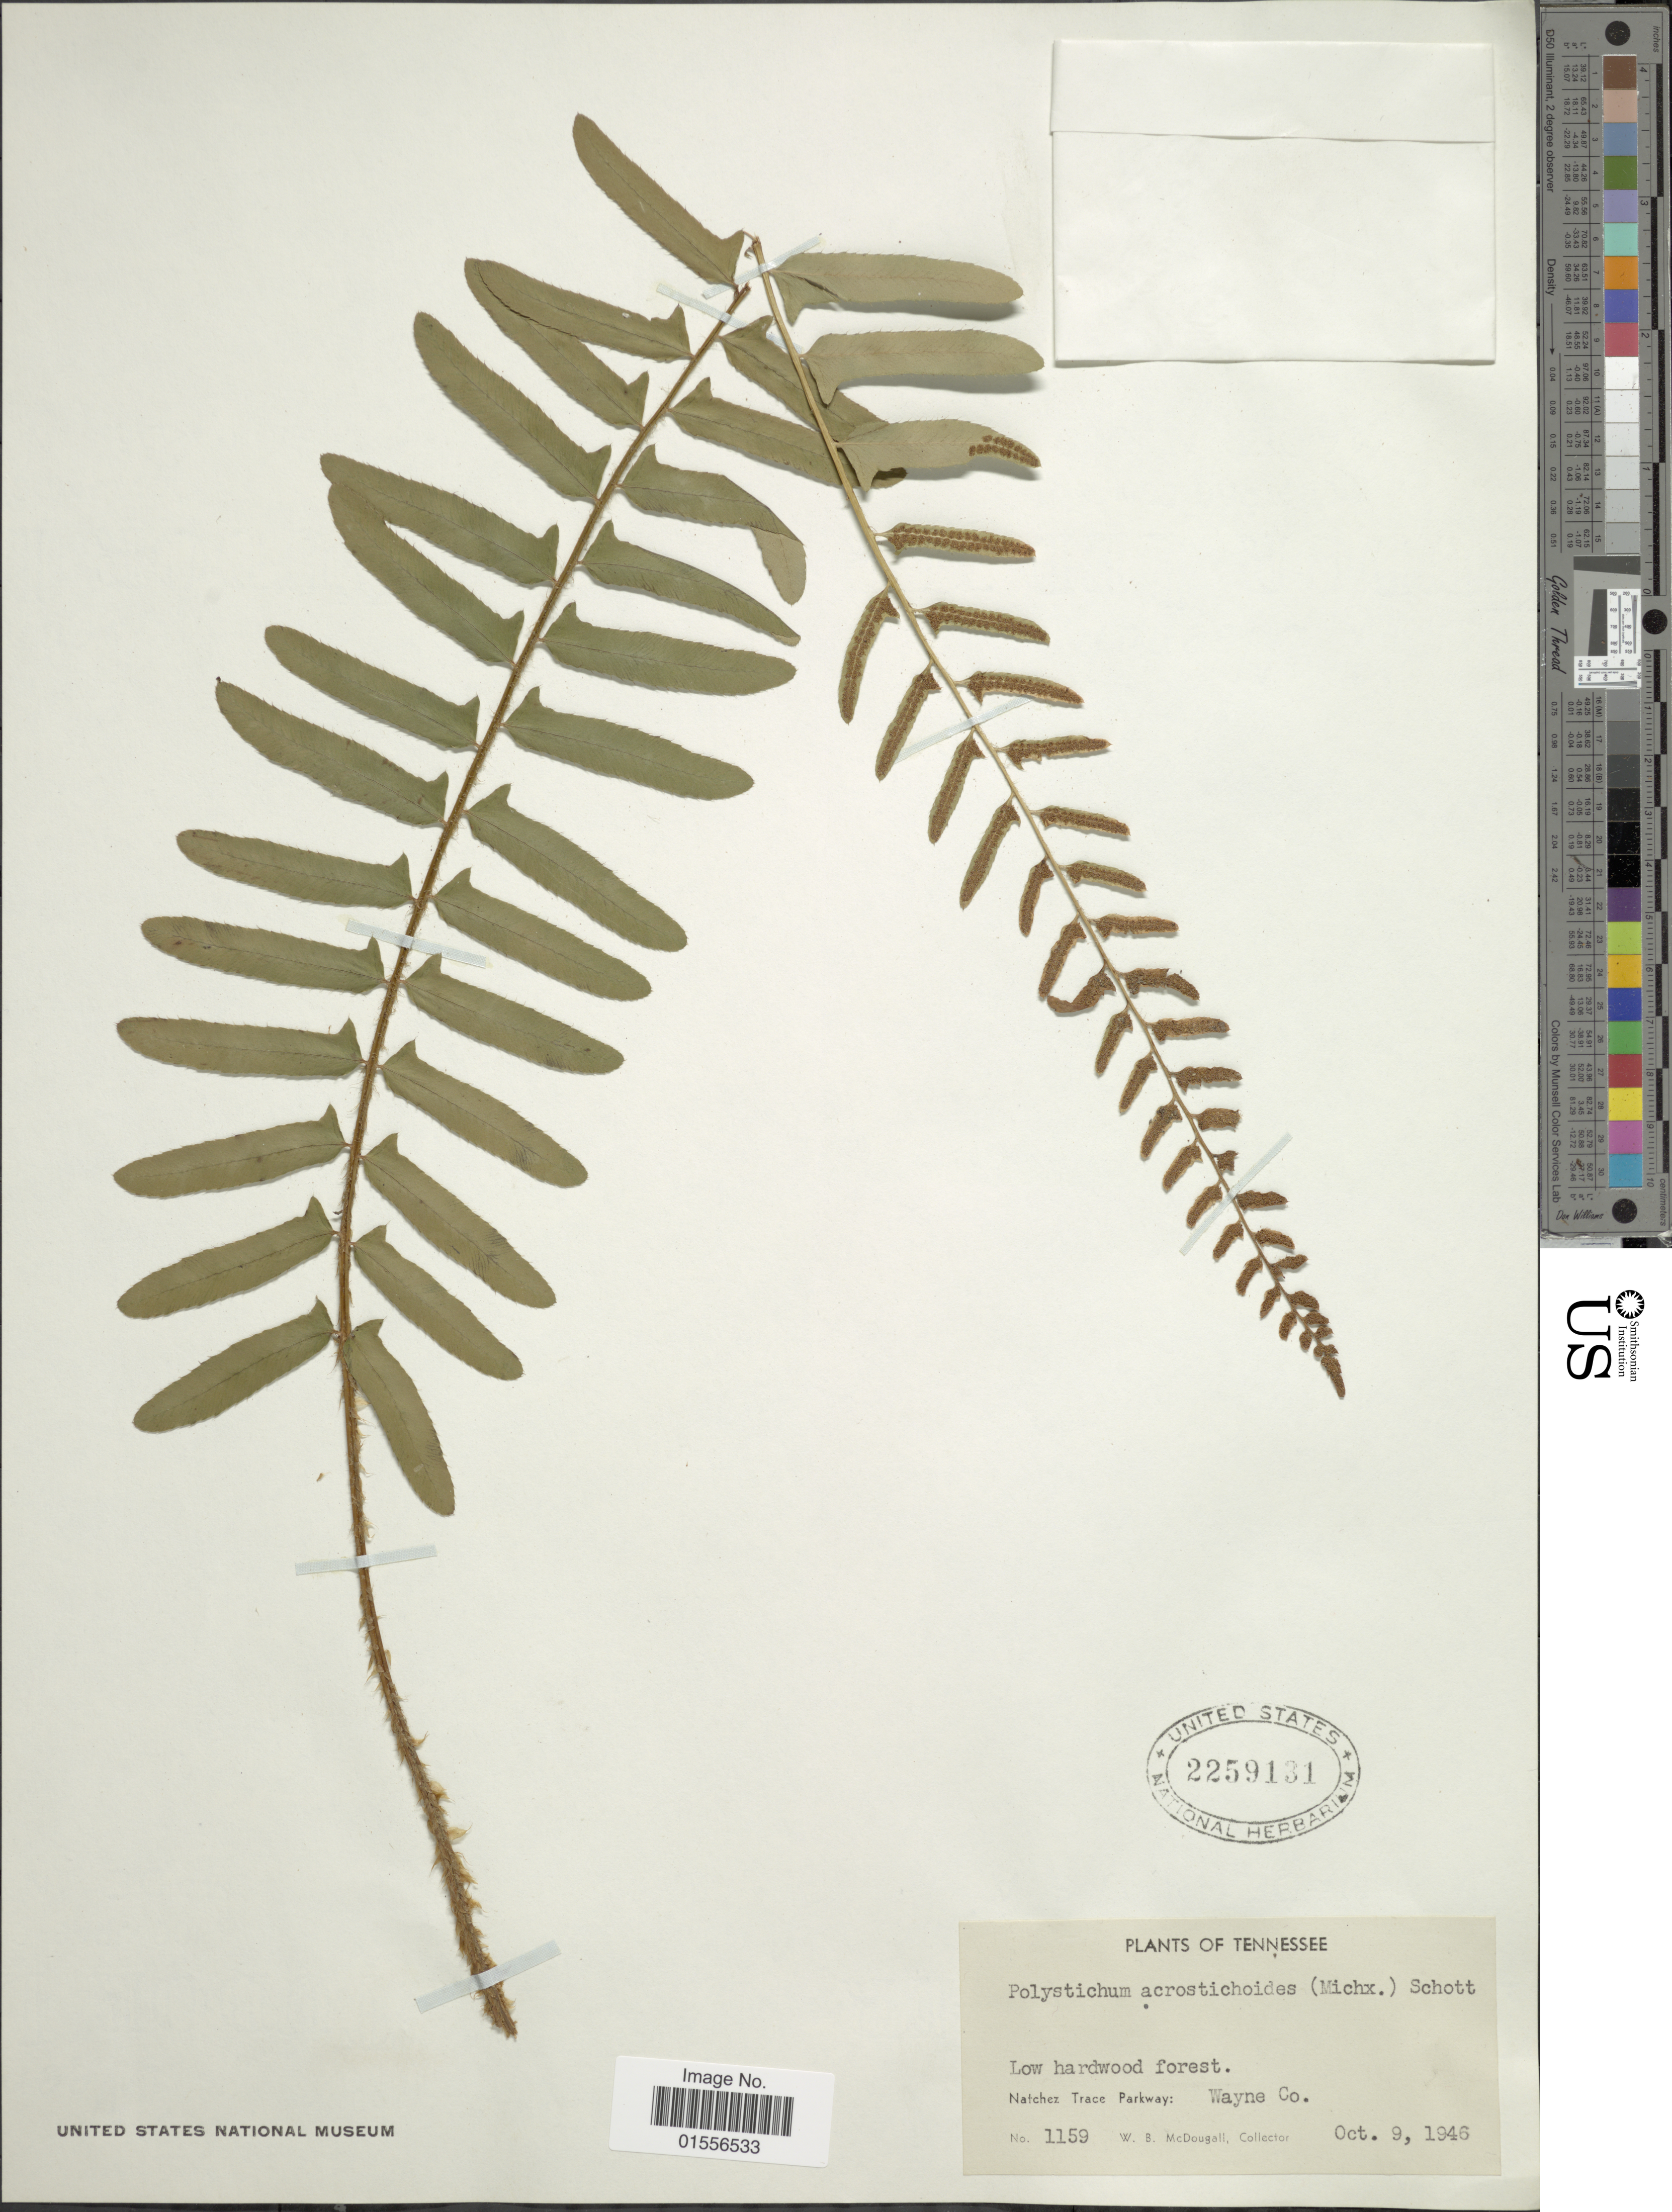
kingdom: Plantae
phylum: Tracheophyta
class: Polypodiopsida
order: Polypodiales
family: Dryopteridaceae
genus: Polystichum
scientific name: Polystichum acrostichoides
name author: (Michx.) Schott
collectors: W. B. McDougall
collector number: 1159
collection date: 1946-10-09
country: United States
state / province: Tennessee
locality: Natchez Trace Parkway: Wayne Co.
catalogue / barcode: US 2259131